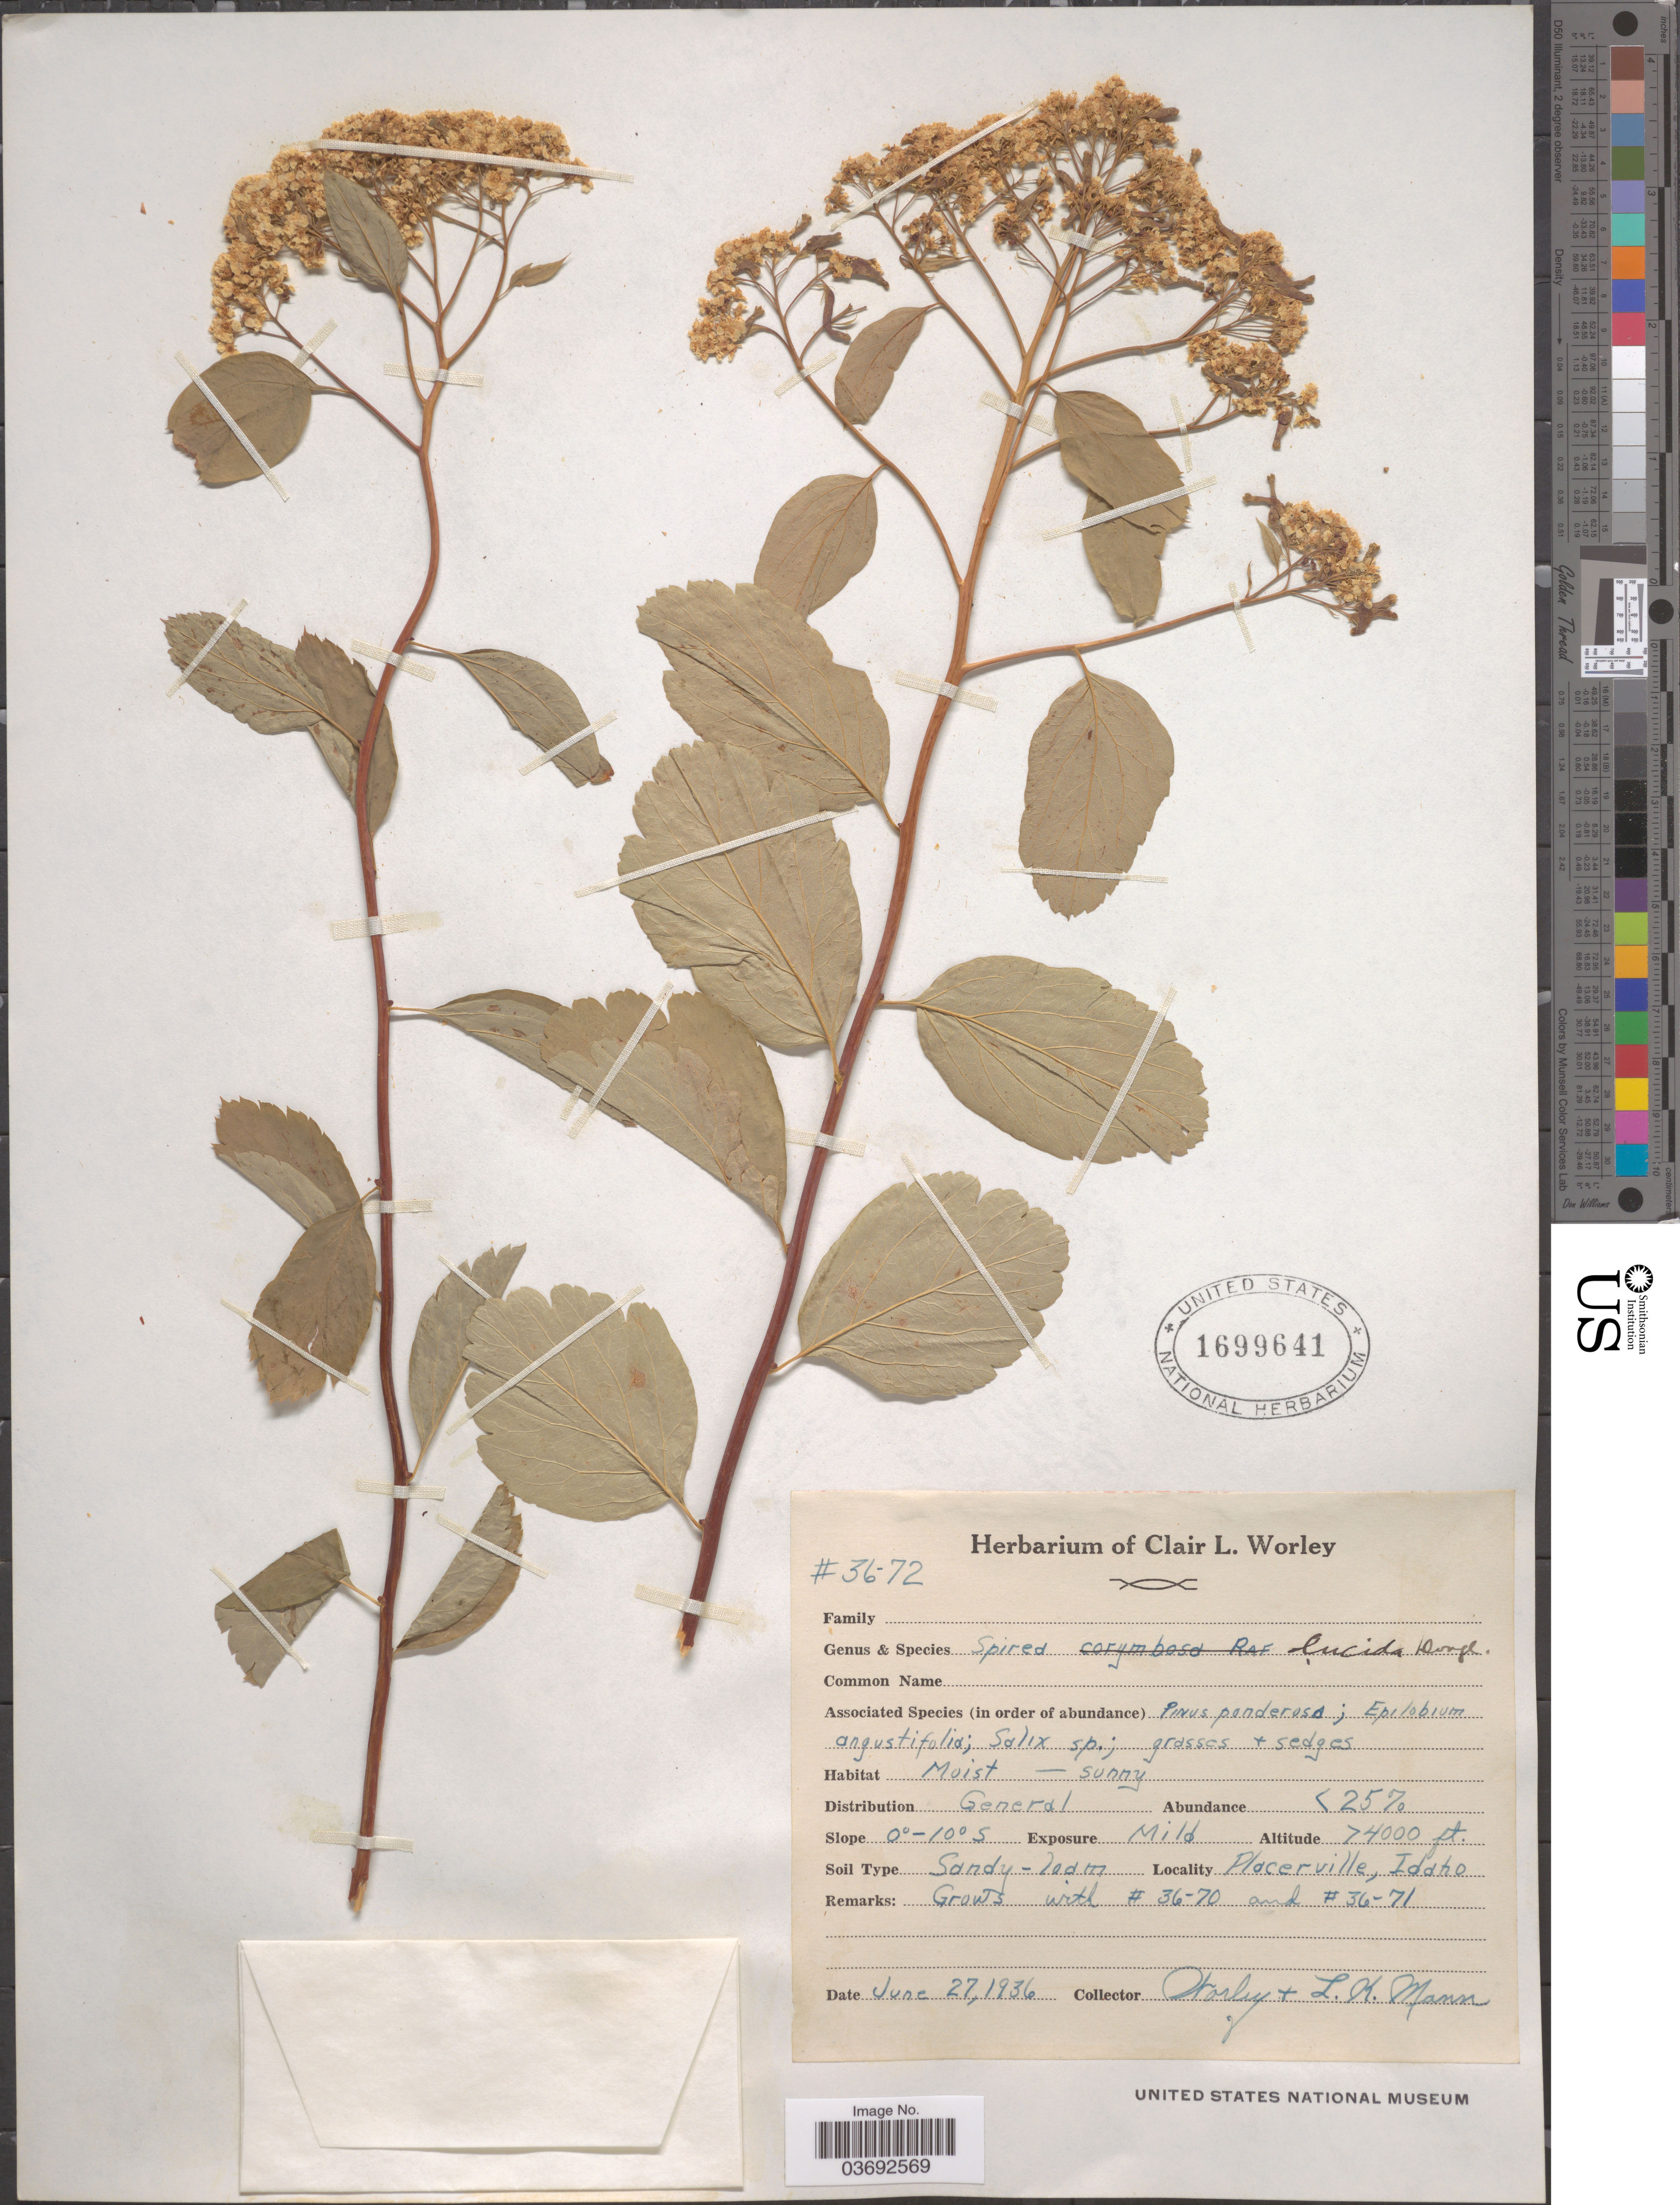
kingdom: Plantae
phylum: Tracheophyta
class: Magnoliopsida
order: Rosales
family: Rosaceae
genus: Spiraea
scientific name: Spiraea lucida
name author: Douglas ex Greene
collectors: C. Worley & L. K. Mann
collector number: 36-72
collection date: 1936-06-27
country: United States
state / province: Idaho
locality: Placerville.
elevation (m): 1219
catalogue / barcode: US 1699641